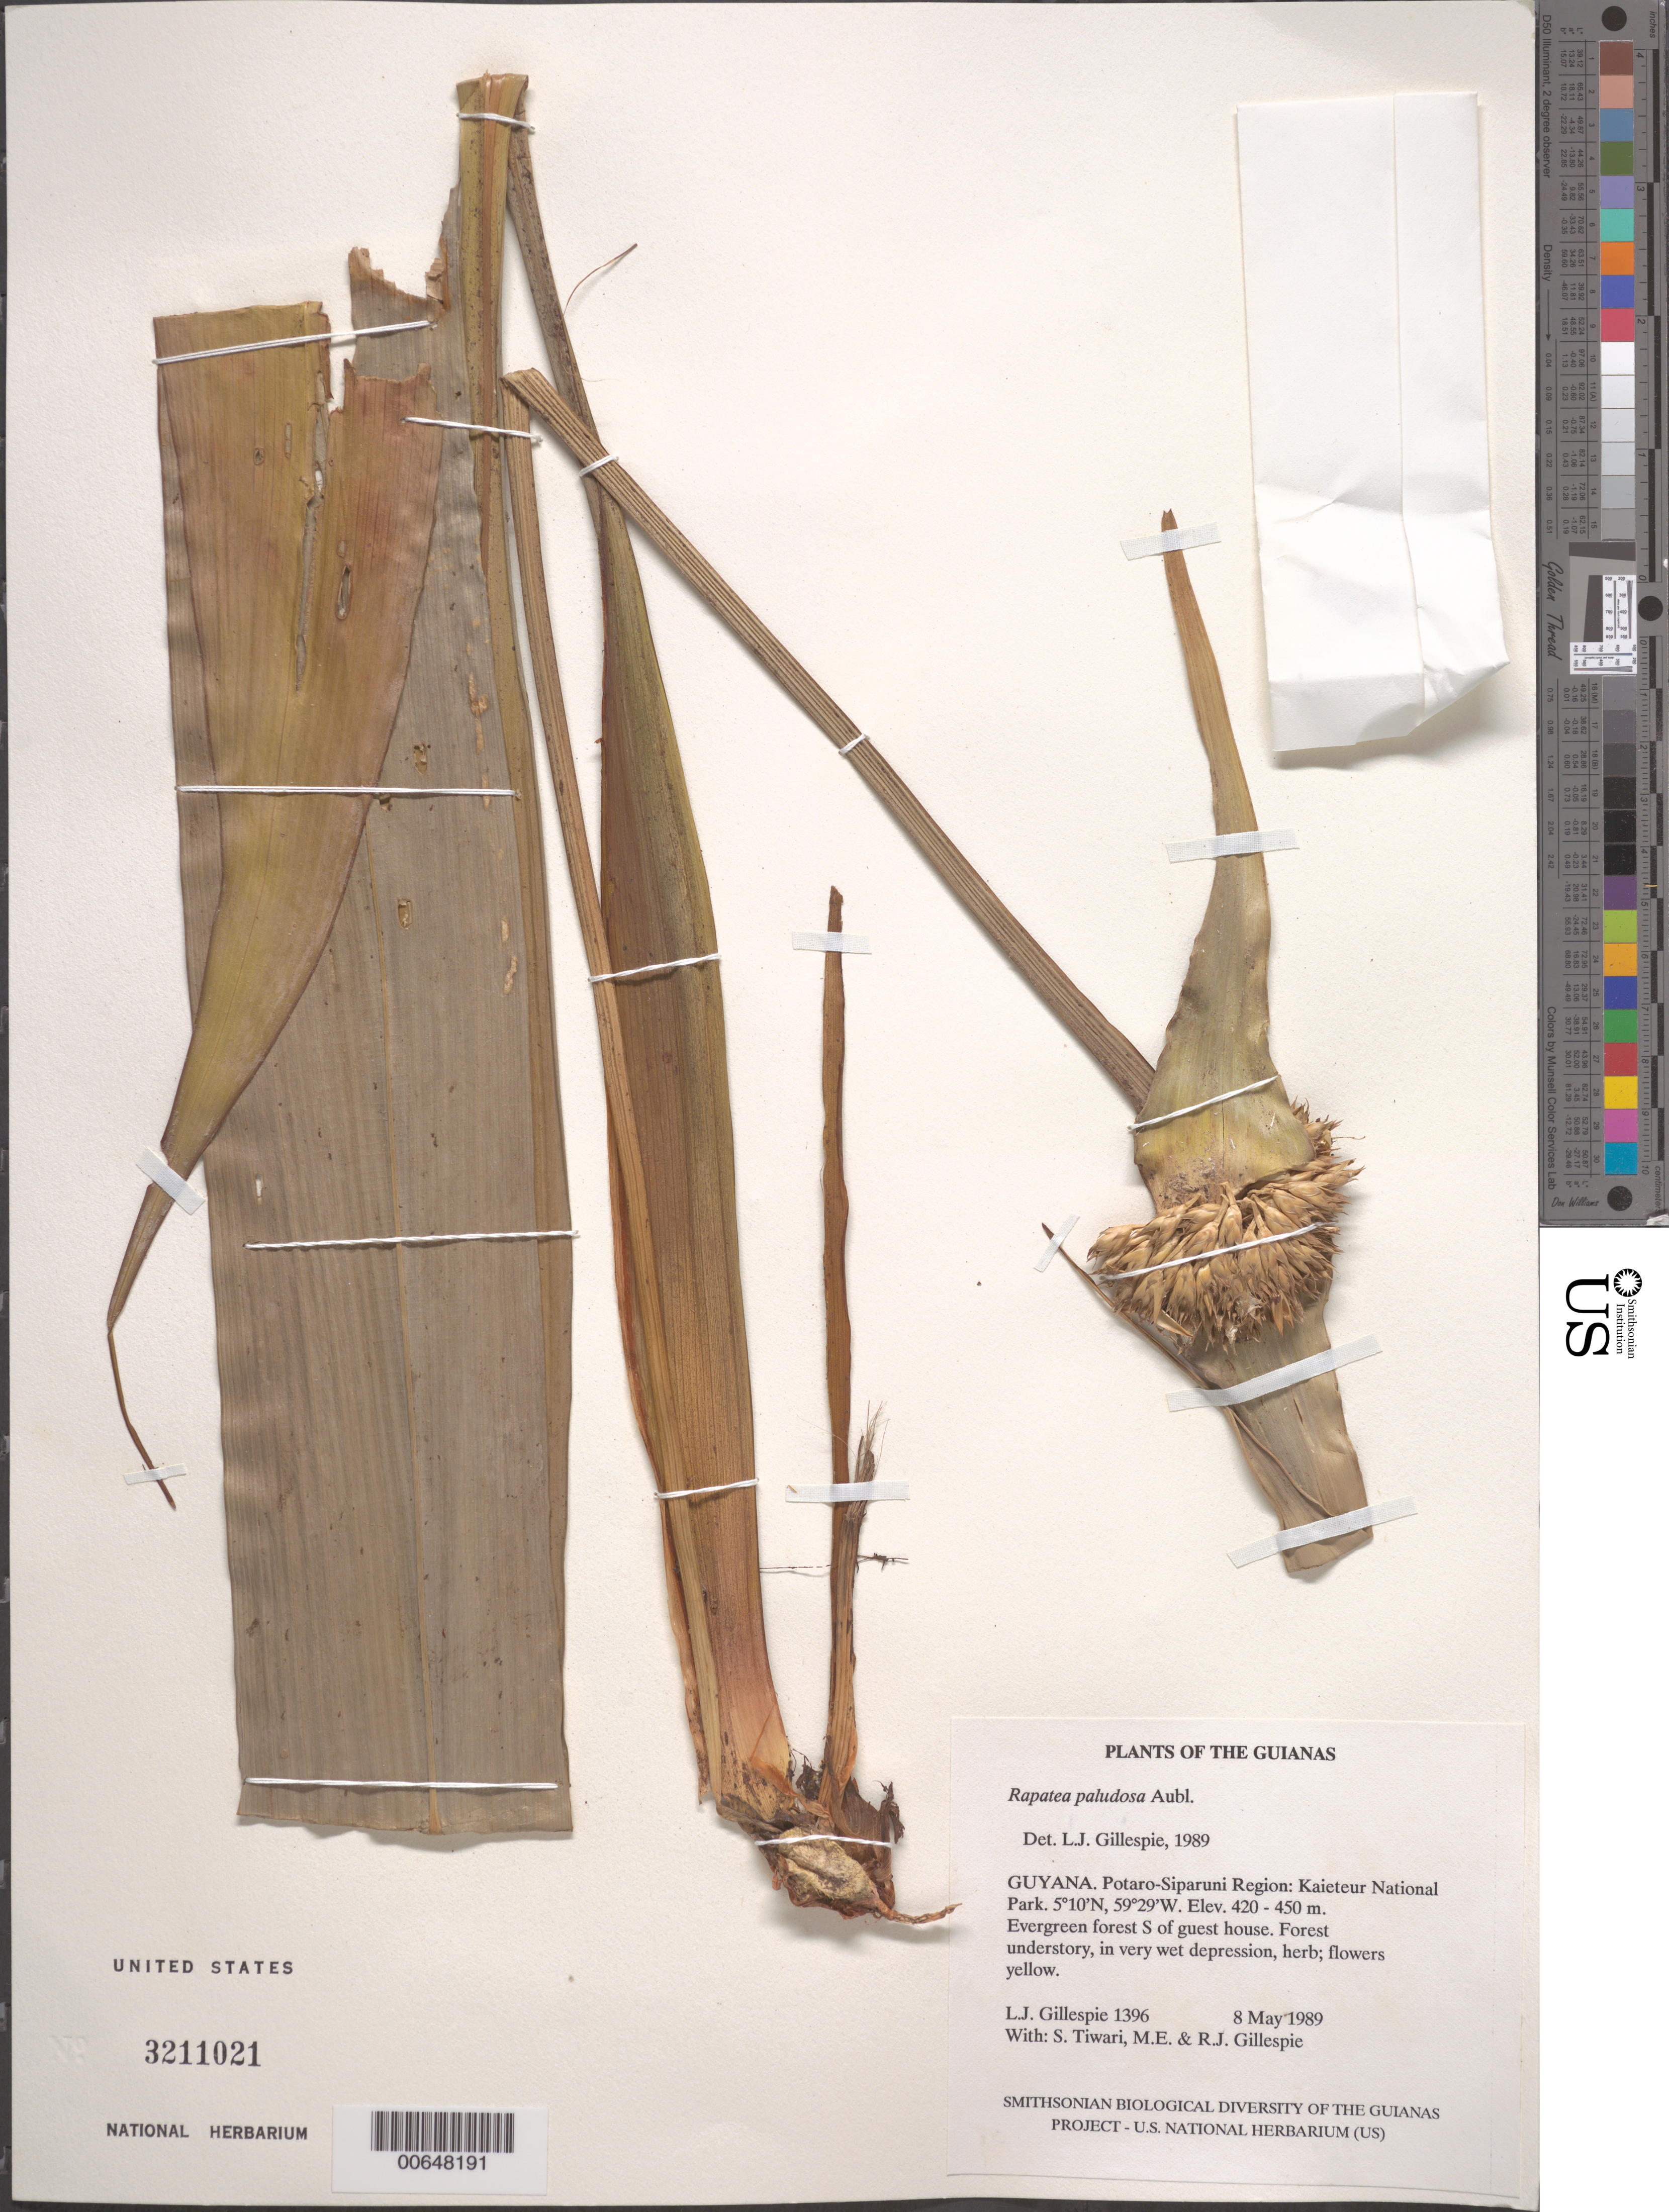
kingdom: Plantae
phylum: Tracheophyta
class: Liliopsida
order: Poales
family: Rapateaceae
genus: Rapatea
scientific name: Rapatea paludosa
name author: Aubl.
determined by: Gillespie, L. J.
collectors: L. J. Gillespie, S. Tiwari, M. Gillespie & R. Gillespie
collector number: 1396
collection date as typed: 8 May 1989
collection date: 1989-05-08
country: Guyana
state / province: Potaro-Siparuni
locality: Kaieteur National Park, S of guest house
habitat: Evergreen forest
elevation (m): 420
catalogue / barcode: US 3211021